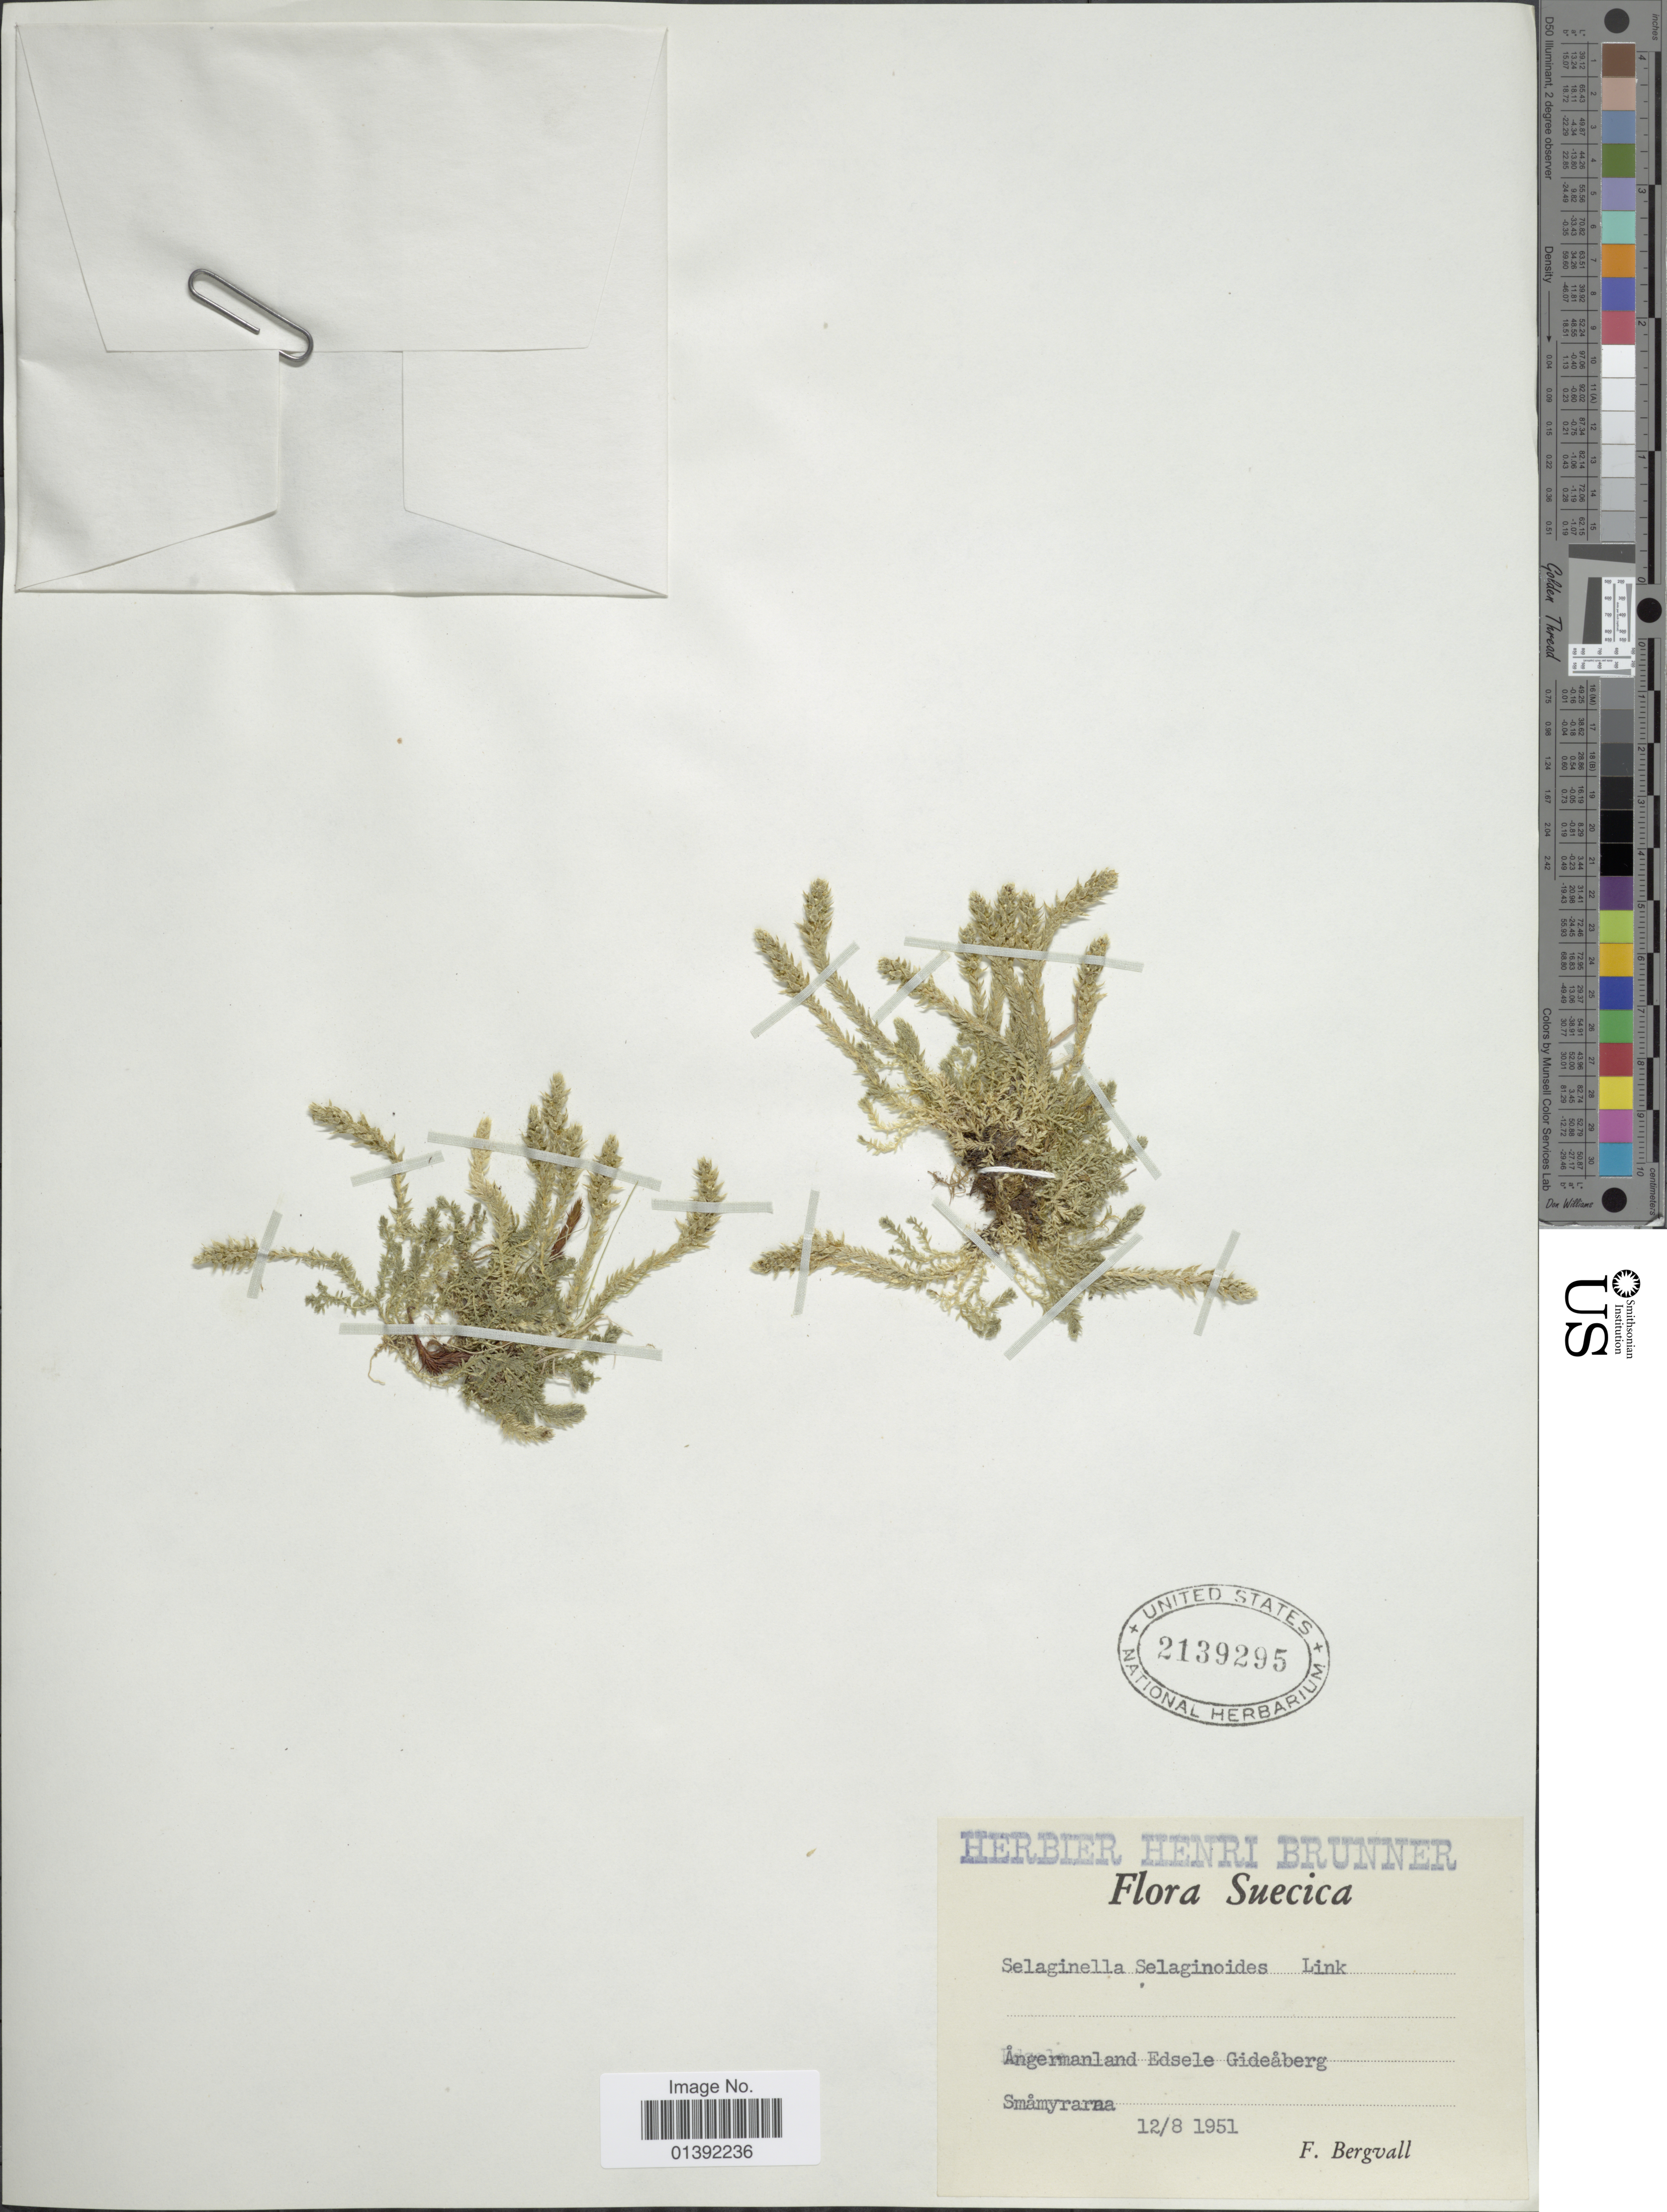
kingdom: Plantae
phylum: Tracheophyta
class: Lycopodiopsida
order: Selaginellales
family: Selaginellaceae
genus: Selaginella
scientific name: Selaginella selaginoides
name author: (L.) Link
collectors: F. Bergvall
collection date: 1951-08-12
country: Sweden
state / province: Västernorrland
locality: Ångermanland Edsele Gideåberg Småmyrarna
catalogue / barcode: US 2139295